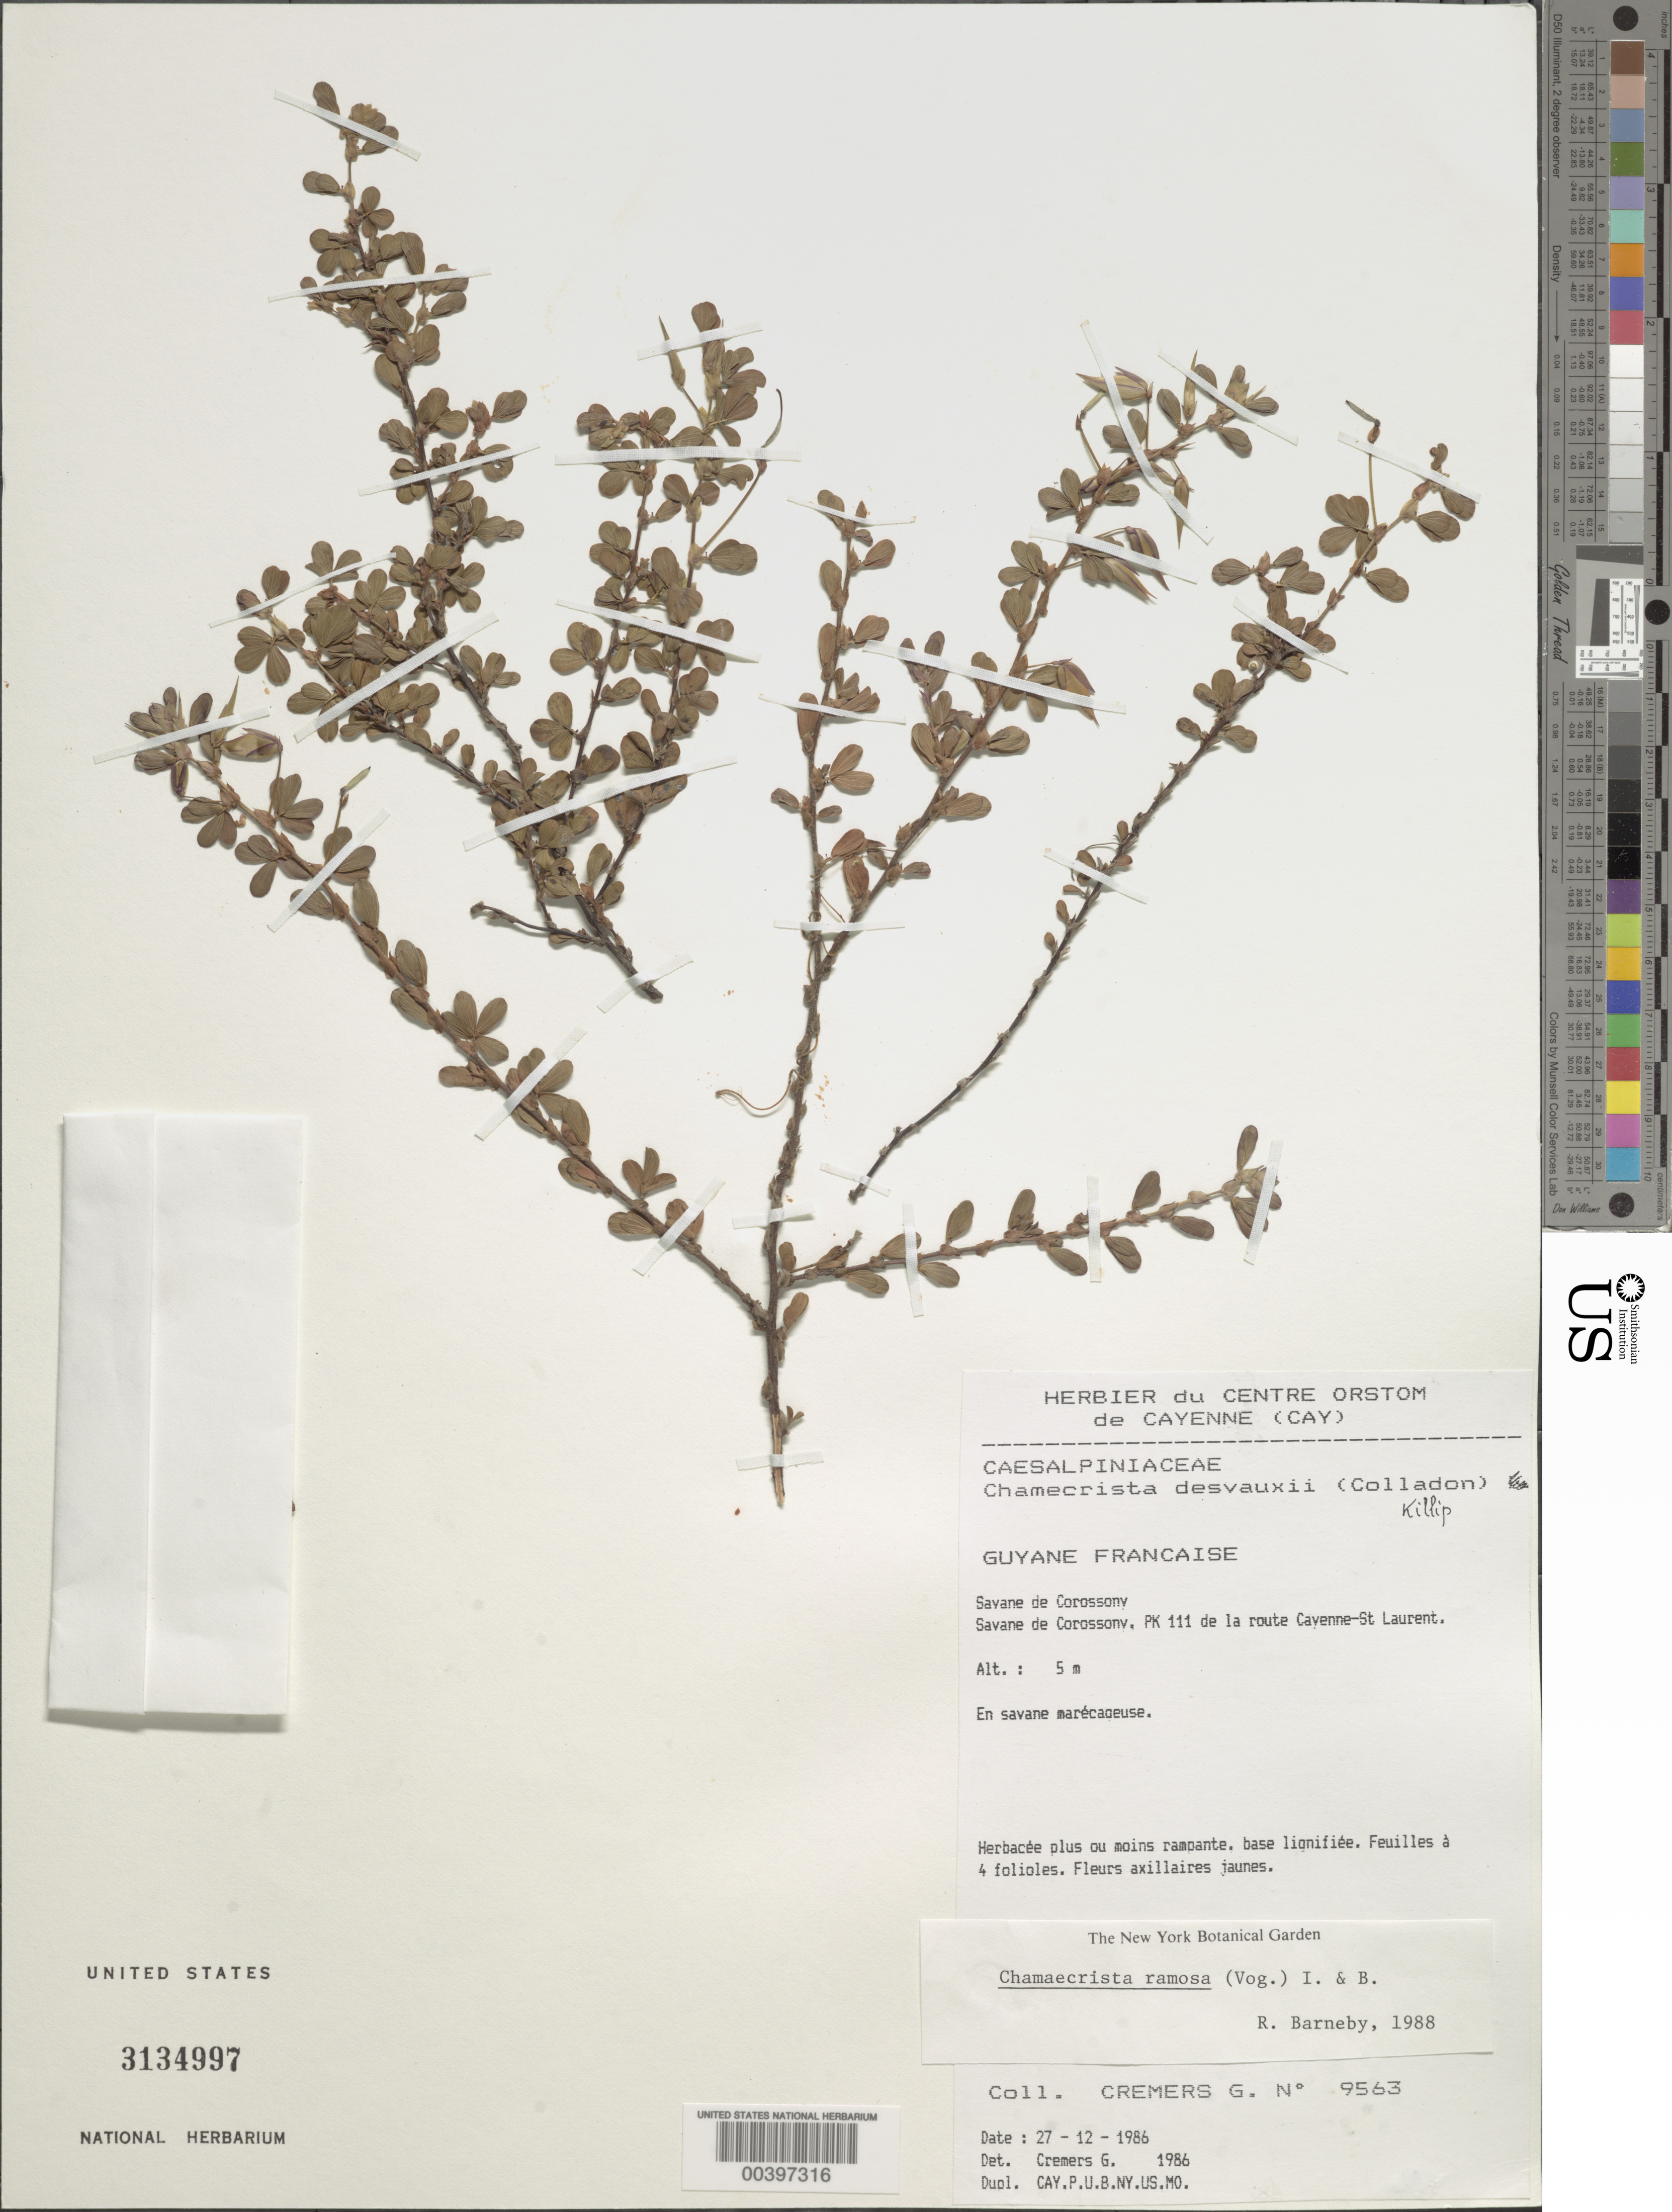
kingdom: Plantae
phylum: Tracheophyta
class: Magnoliopsida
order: Fabales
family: Fabaceae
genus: Chamaecrista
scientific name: Chamaecrista ramosa var. ramosa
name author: (Vogel) H.S. Irwin & Barneby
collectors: G. Cremers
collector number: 9563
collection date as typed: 27 Dec 1986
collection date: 1986-12-27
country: French Guiana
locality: Savane de corossony, pk 111 de la route cayenne-st. laurent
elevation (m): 5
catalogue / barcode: US 3134997